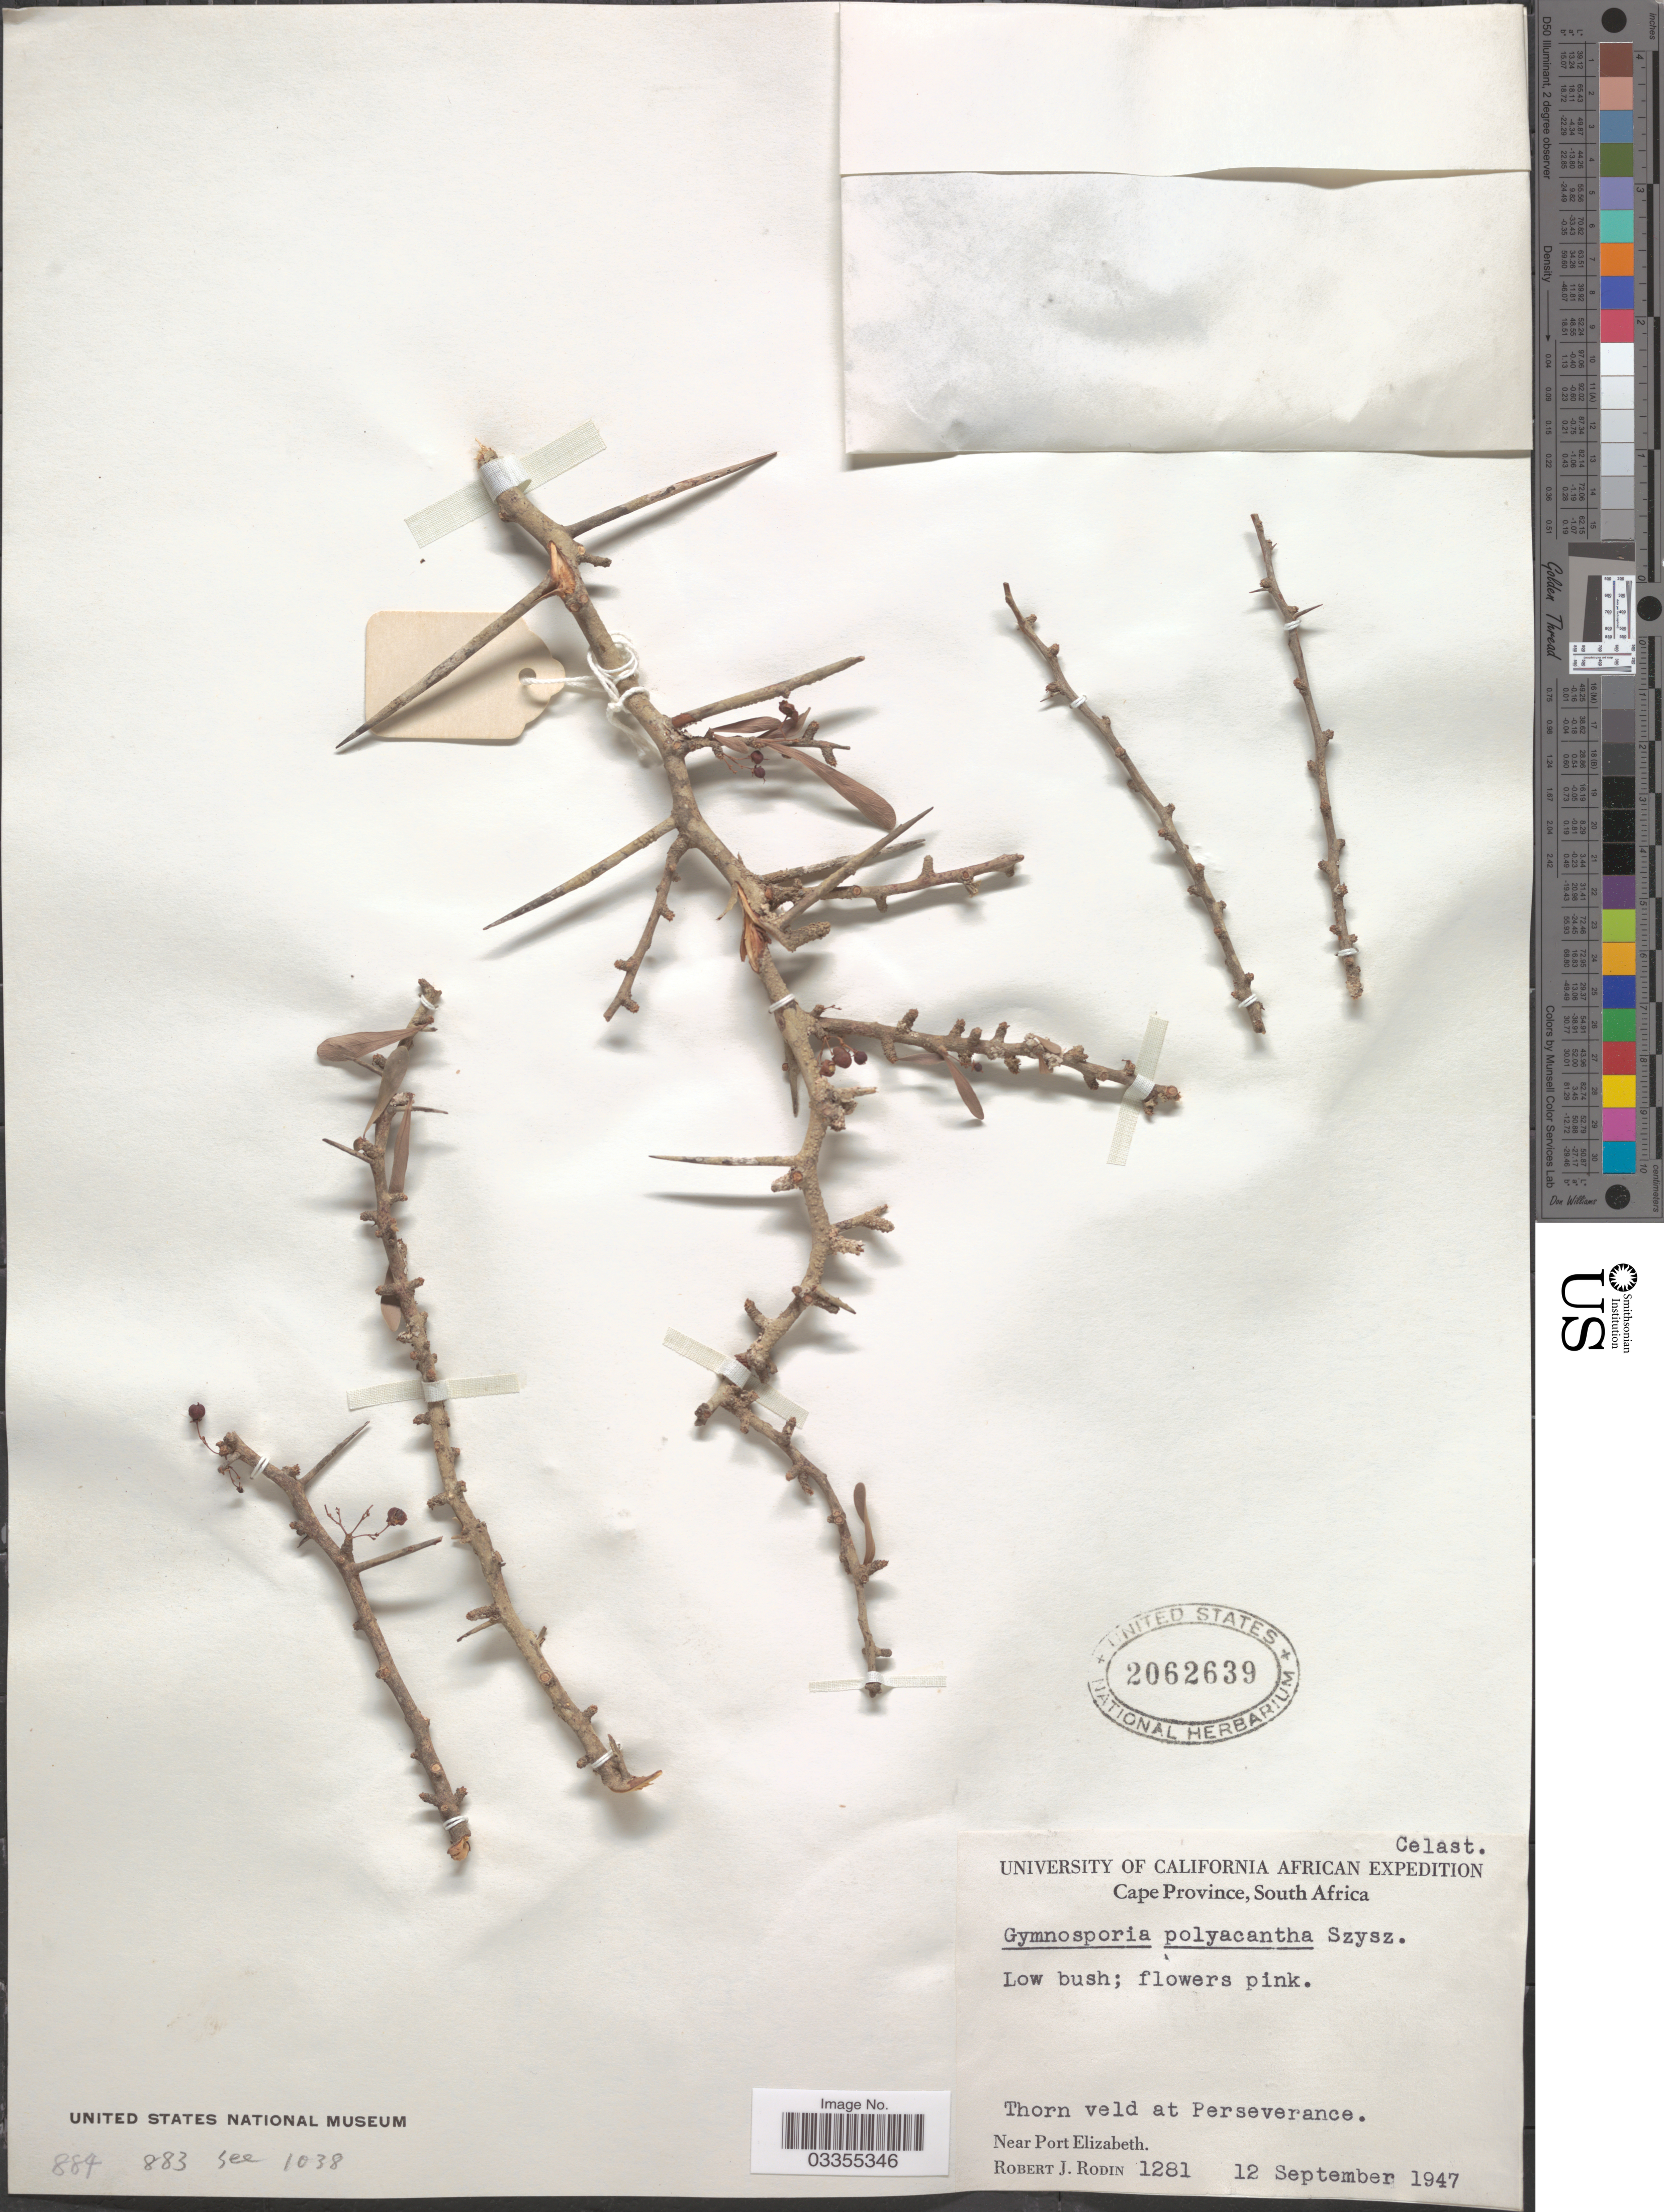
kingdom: Plantae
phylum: Tracheophyta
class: Magnoliopsida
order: Celastrales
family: Celastraceae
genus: Gymnosporia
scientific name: Gymnosporia polyacantha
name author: Szyszyl.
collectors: R. J. Rodin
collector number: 1281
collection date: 1947-09-12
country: South Africa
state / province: Eastern Cape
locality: Thorn veld at Perseverance. Near Port Elizabeth.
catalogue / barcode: US 2062639